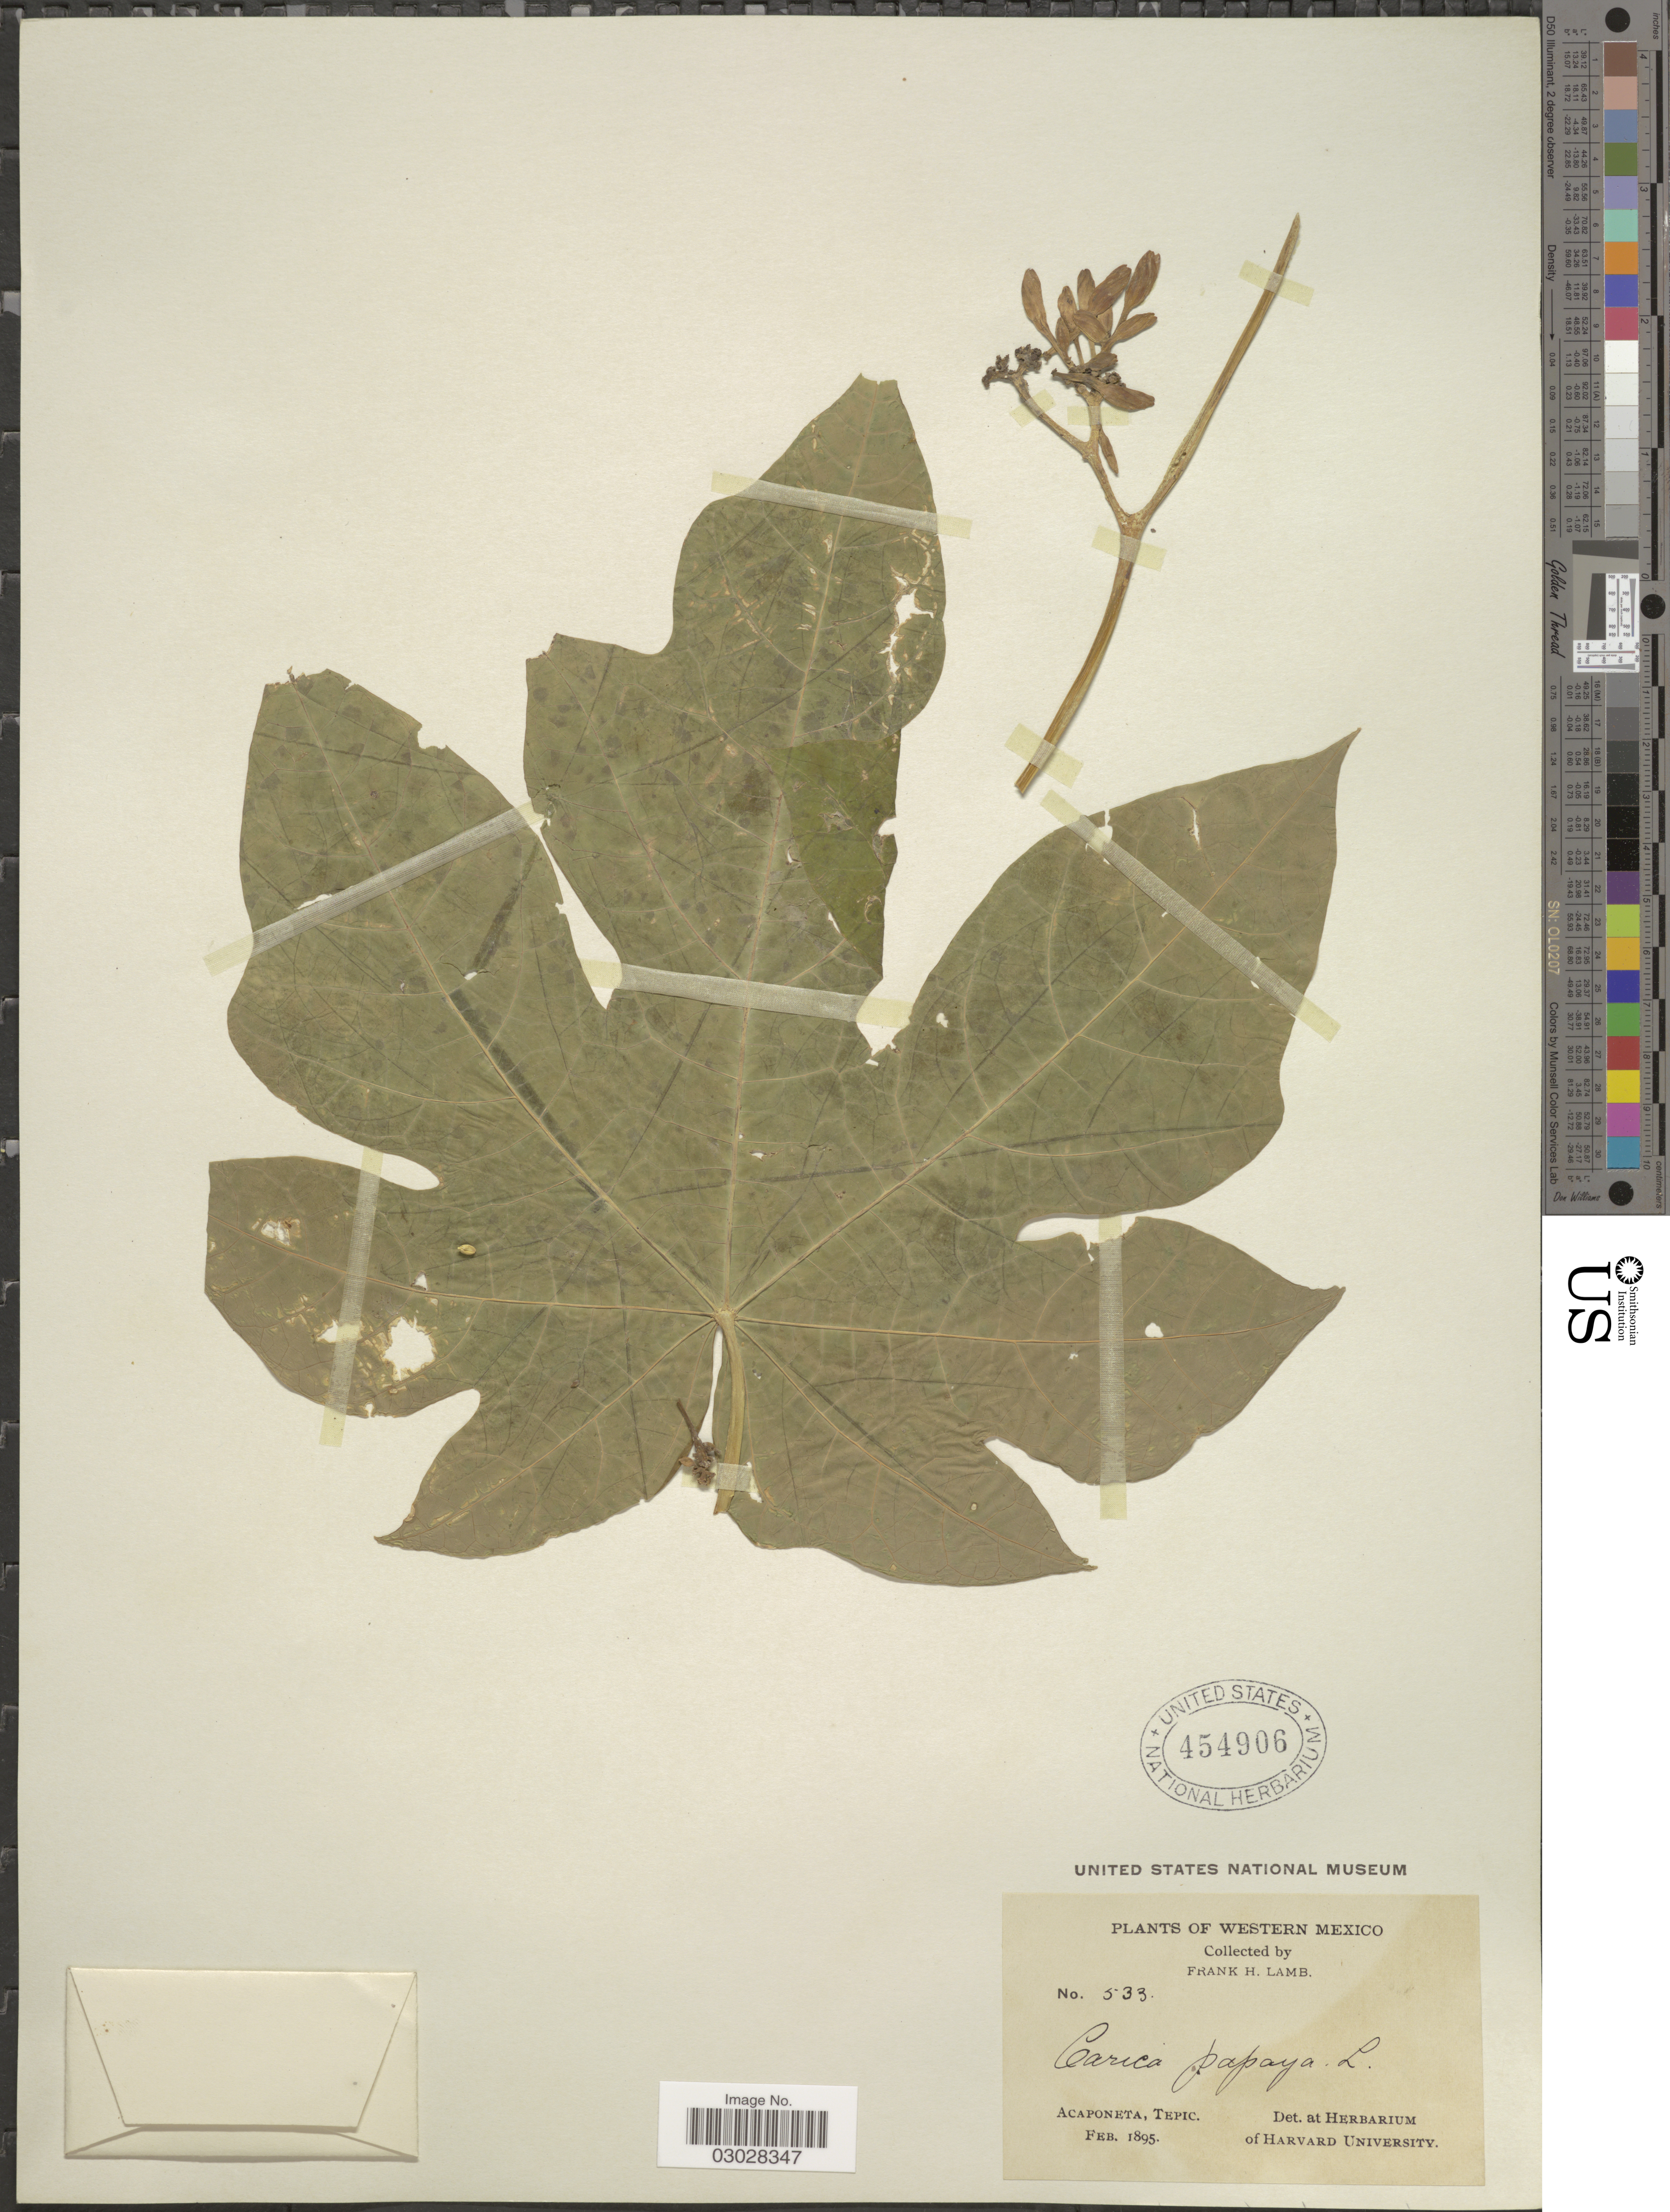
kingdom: Plantae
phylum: Tracheophyta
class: Magnoliopsida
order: Brassicales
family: Caricaceae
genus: Carica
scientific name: Carica papaya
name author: L.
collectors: F. H. Lamb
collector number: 533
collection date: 1895-02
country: Mexico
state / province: Nayarit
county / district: Acaponeta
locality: Acaponeta, Tepic Territory [now Nayarit].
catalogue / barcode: US 454906